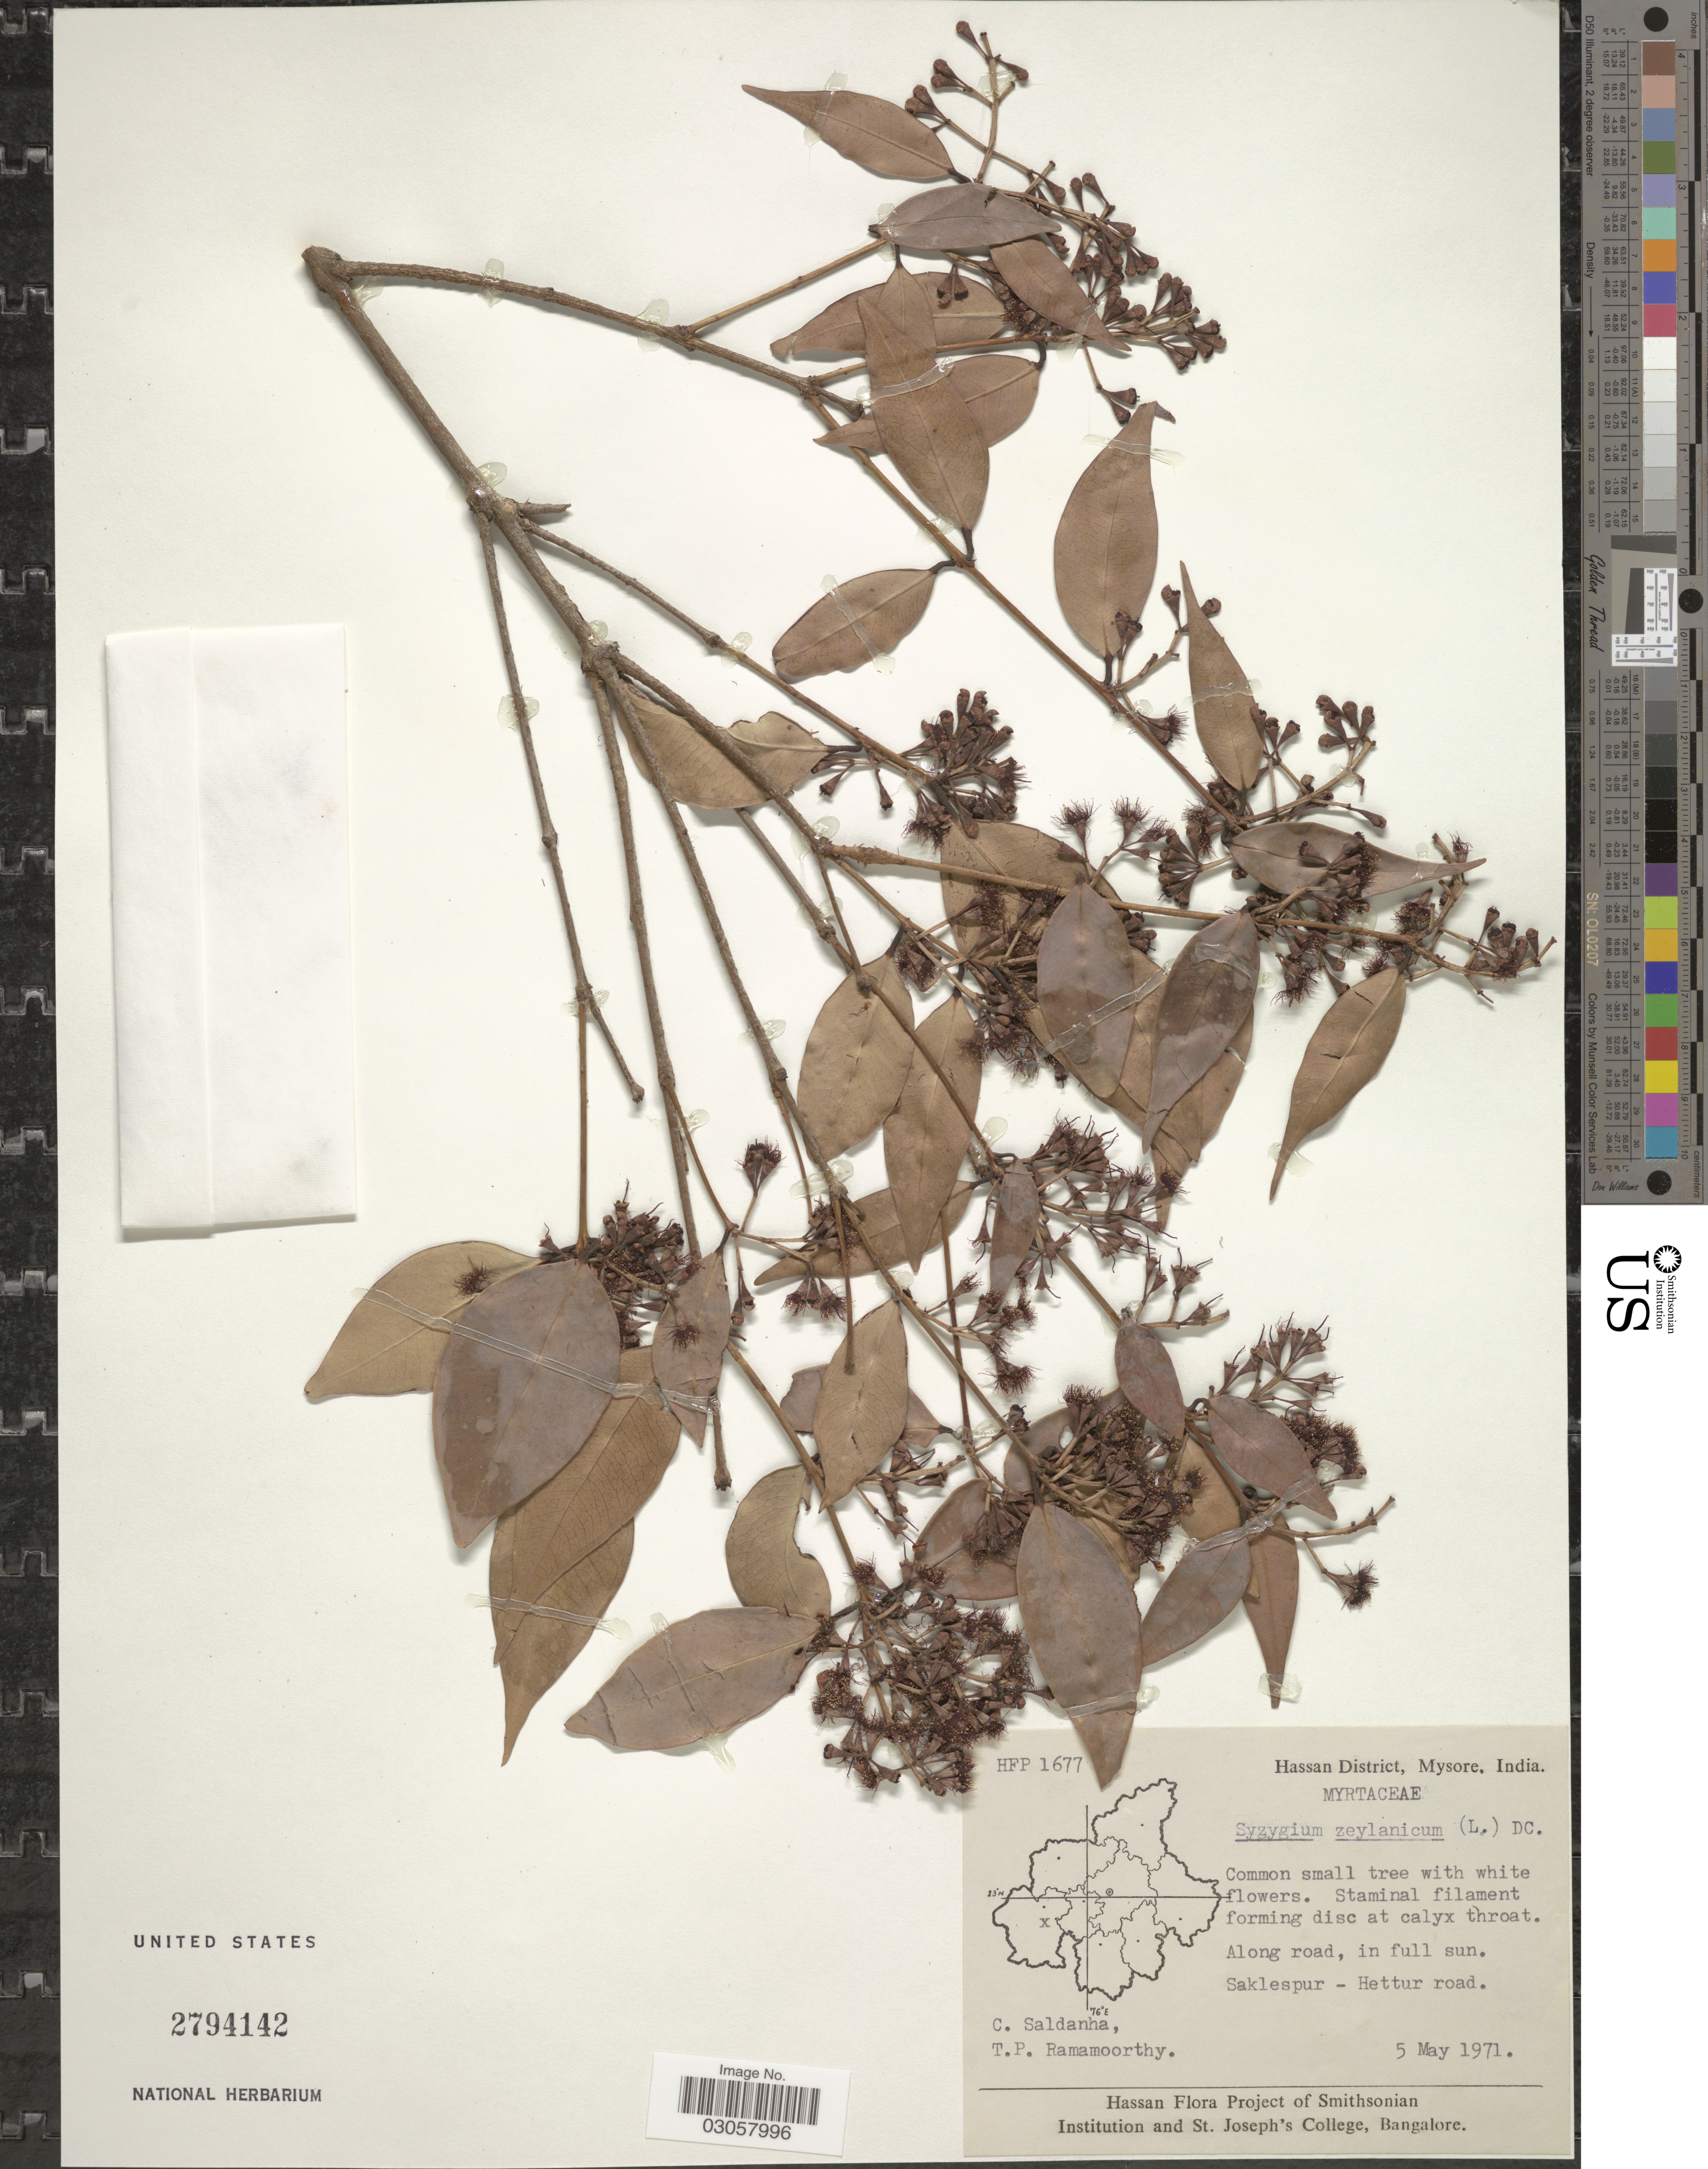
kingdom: Plantae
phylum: Tracheophyta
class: Magnoliopsida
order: Myrtales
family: Myrtaceae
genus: Syzygium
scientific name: Syzygium zeylanicum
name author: (L.) DC.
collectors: C. J. Saldanha & T. P. Ramamoorthy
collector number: HFP 1677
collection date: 1971-05-05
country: India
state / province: Karnataka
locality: Hassan District, Mysore. Along road, in full sun. Saklespur - Hettur road.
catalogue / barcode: US 2794142